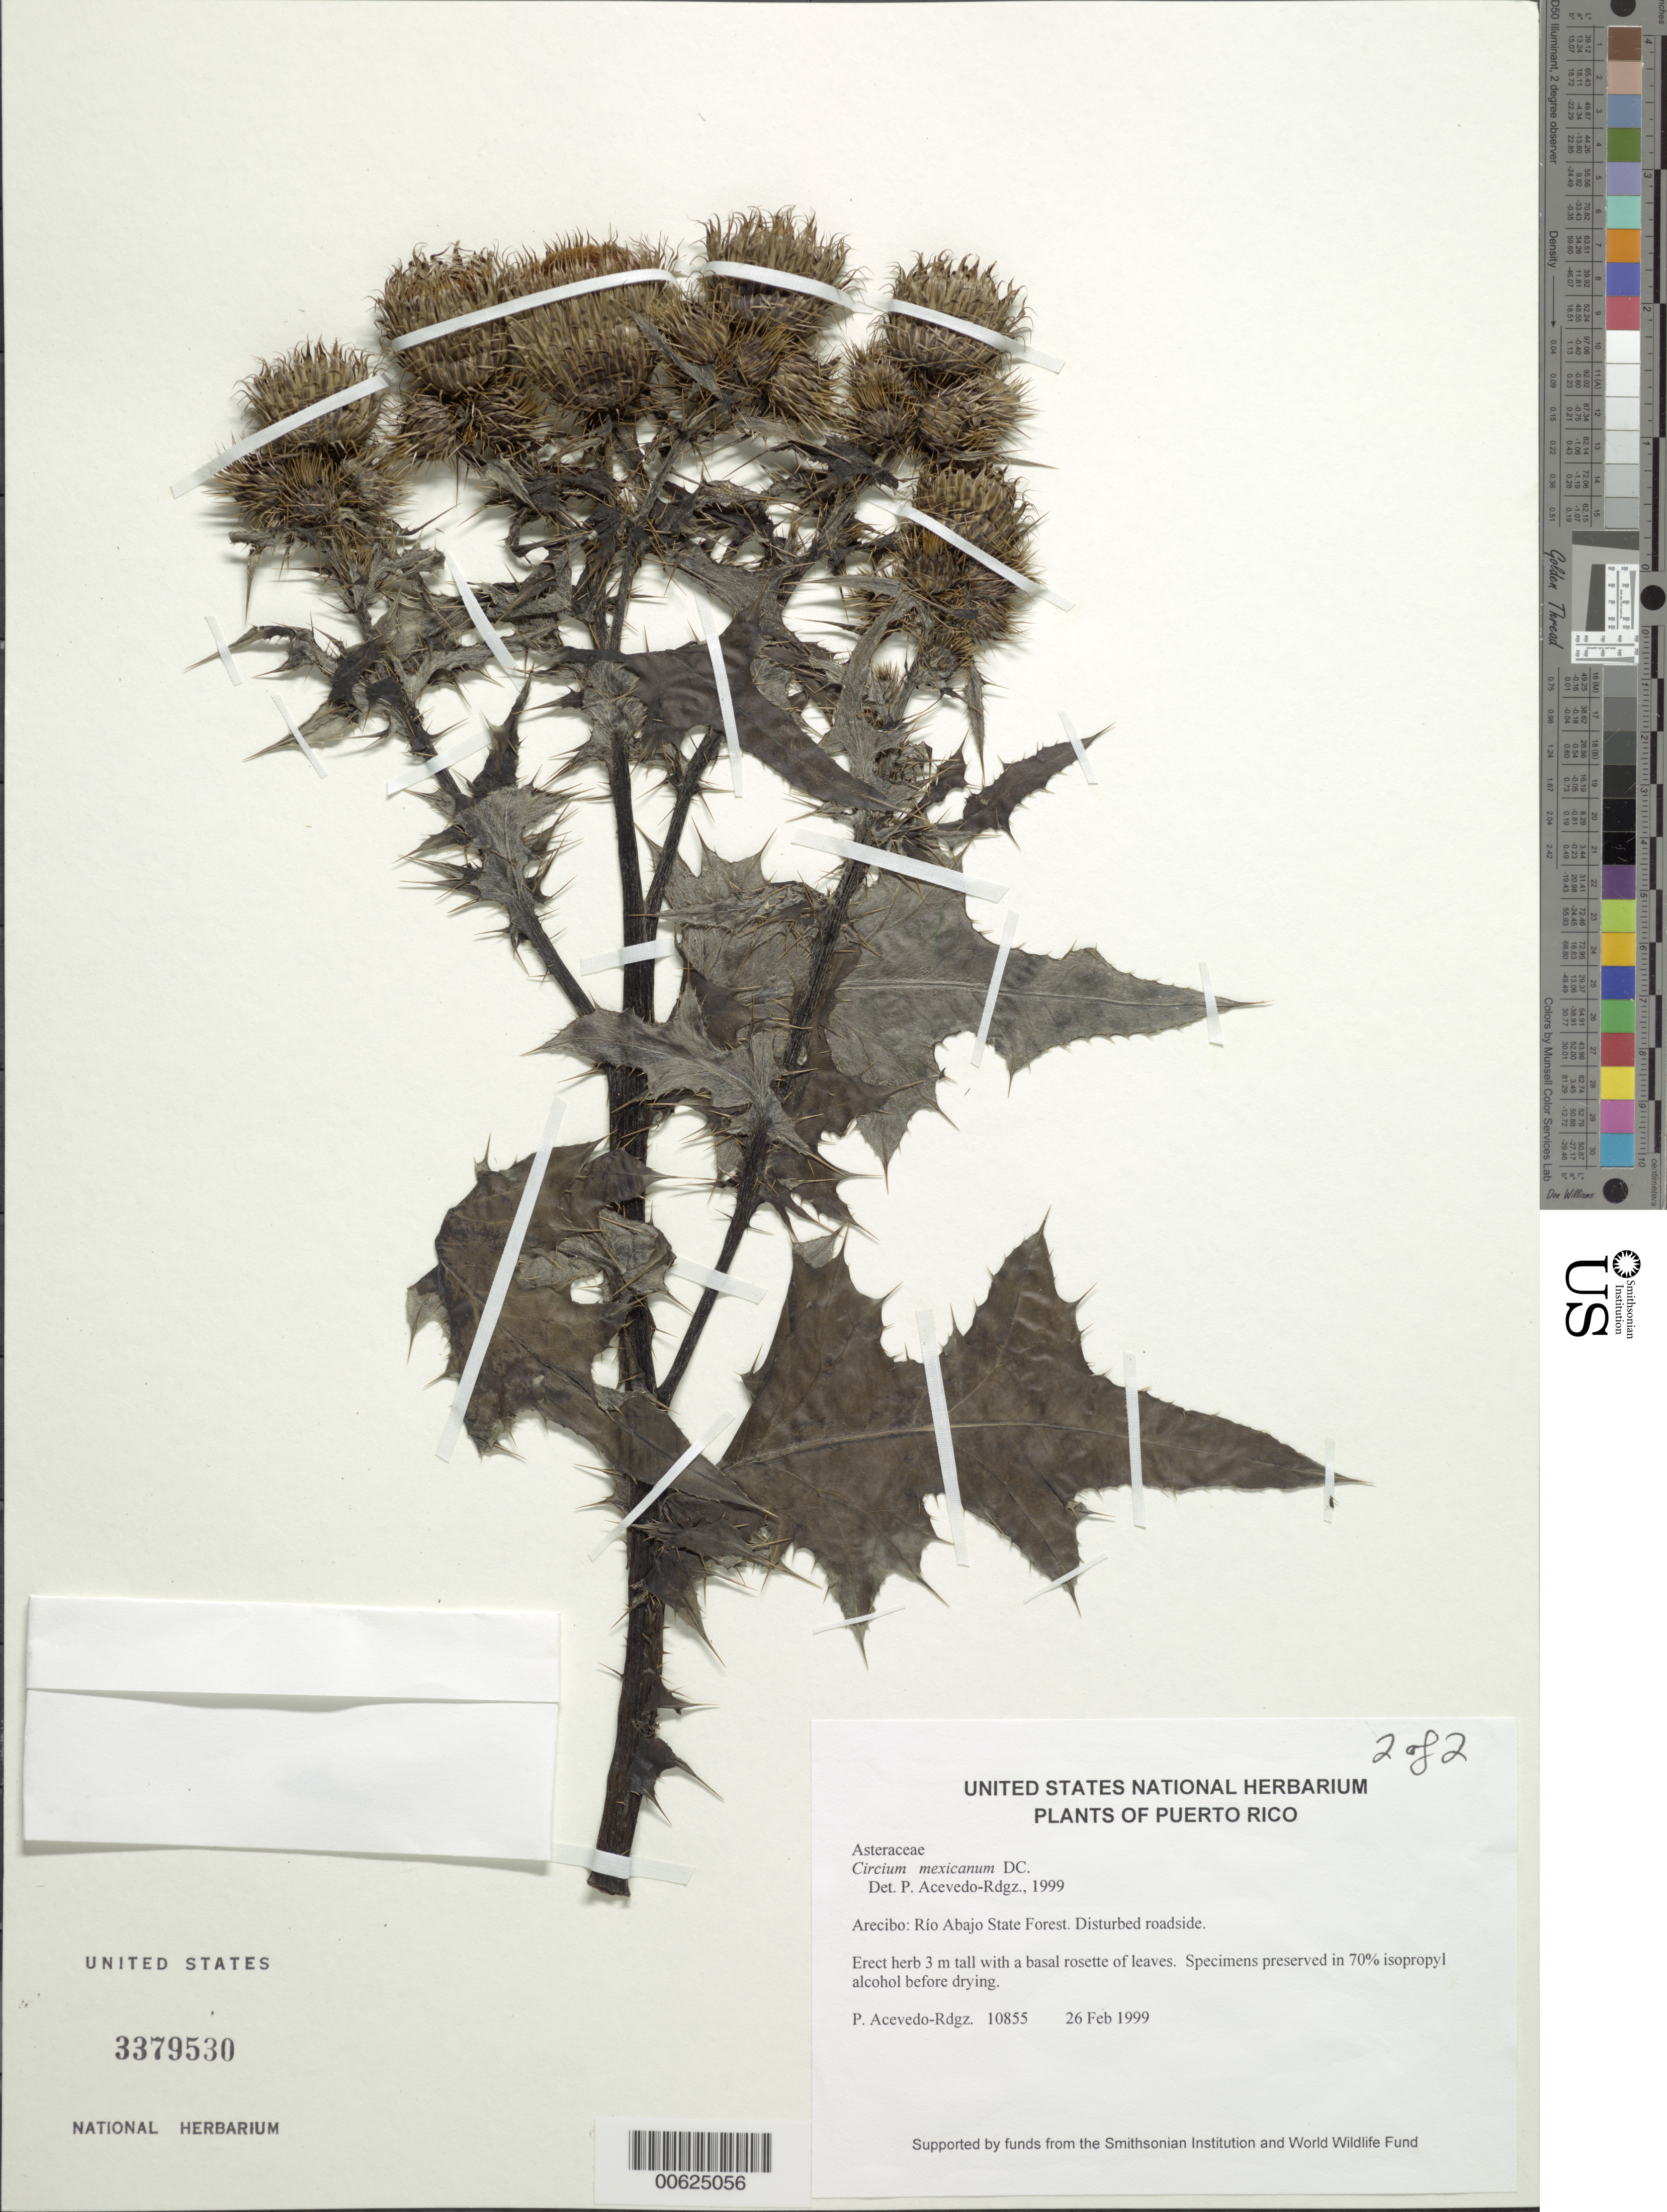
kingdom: Plantae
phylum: Tracheophyta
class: Magnoliopsida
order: Asterales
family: Asteraceae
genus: Cirsium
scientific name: Cirsium mexicanum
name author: DC.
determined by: Acevedo-Rodríguez, P., (BOT), Smithsonian Institution - National Museum of Natural History (UNITED STATES)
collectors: P. Acevedo-Rodr.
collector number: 10855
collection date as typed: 26 Feb 1999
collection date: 1999-02-26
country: Puerto Rico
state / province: Arecibo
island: Puerto Rico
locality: Arecibo; Río Abajo State Forest.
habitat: Disturbed roadside.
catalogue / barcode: US 3379530